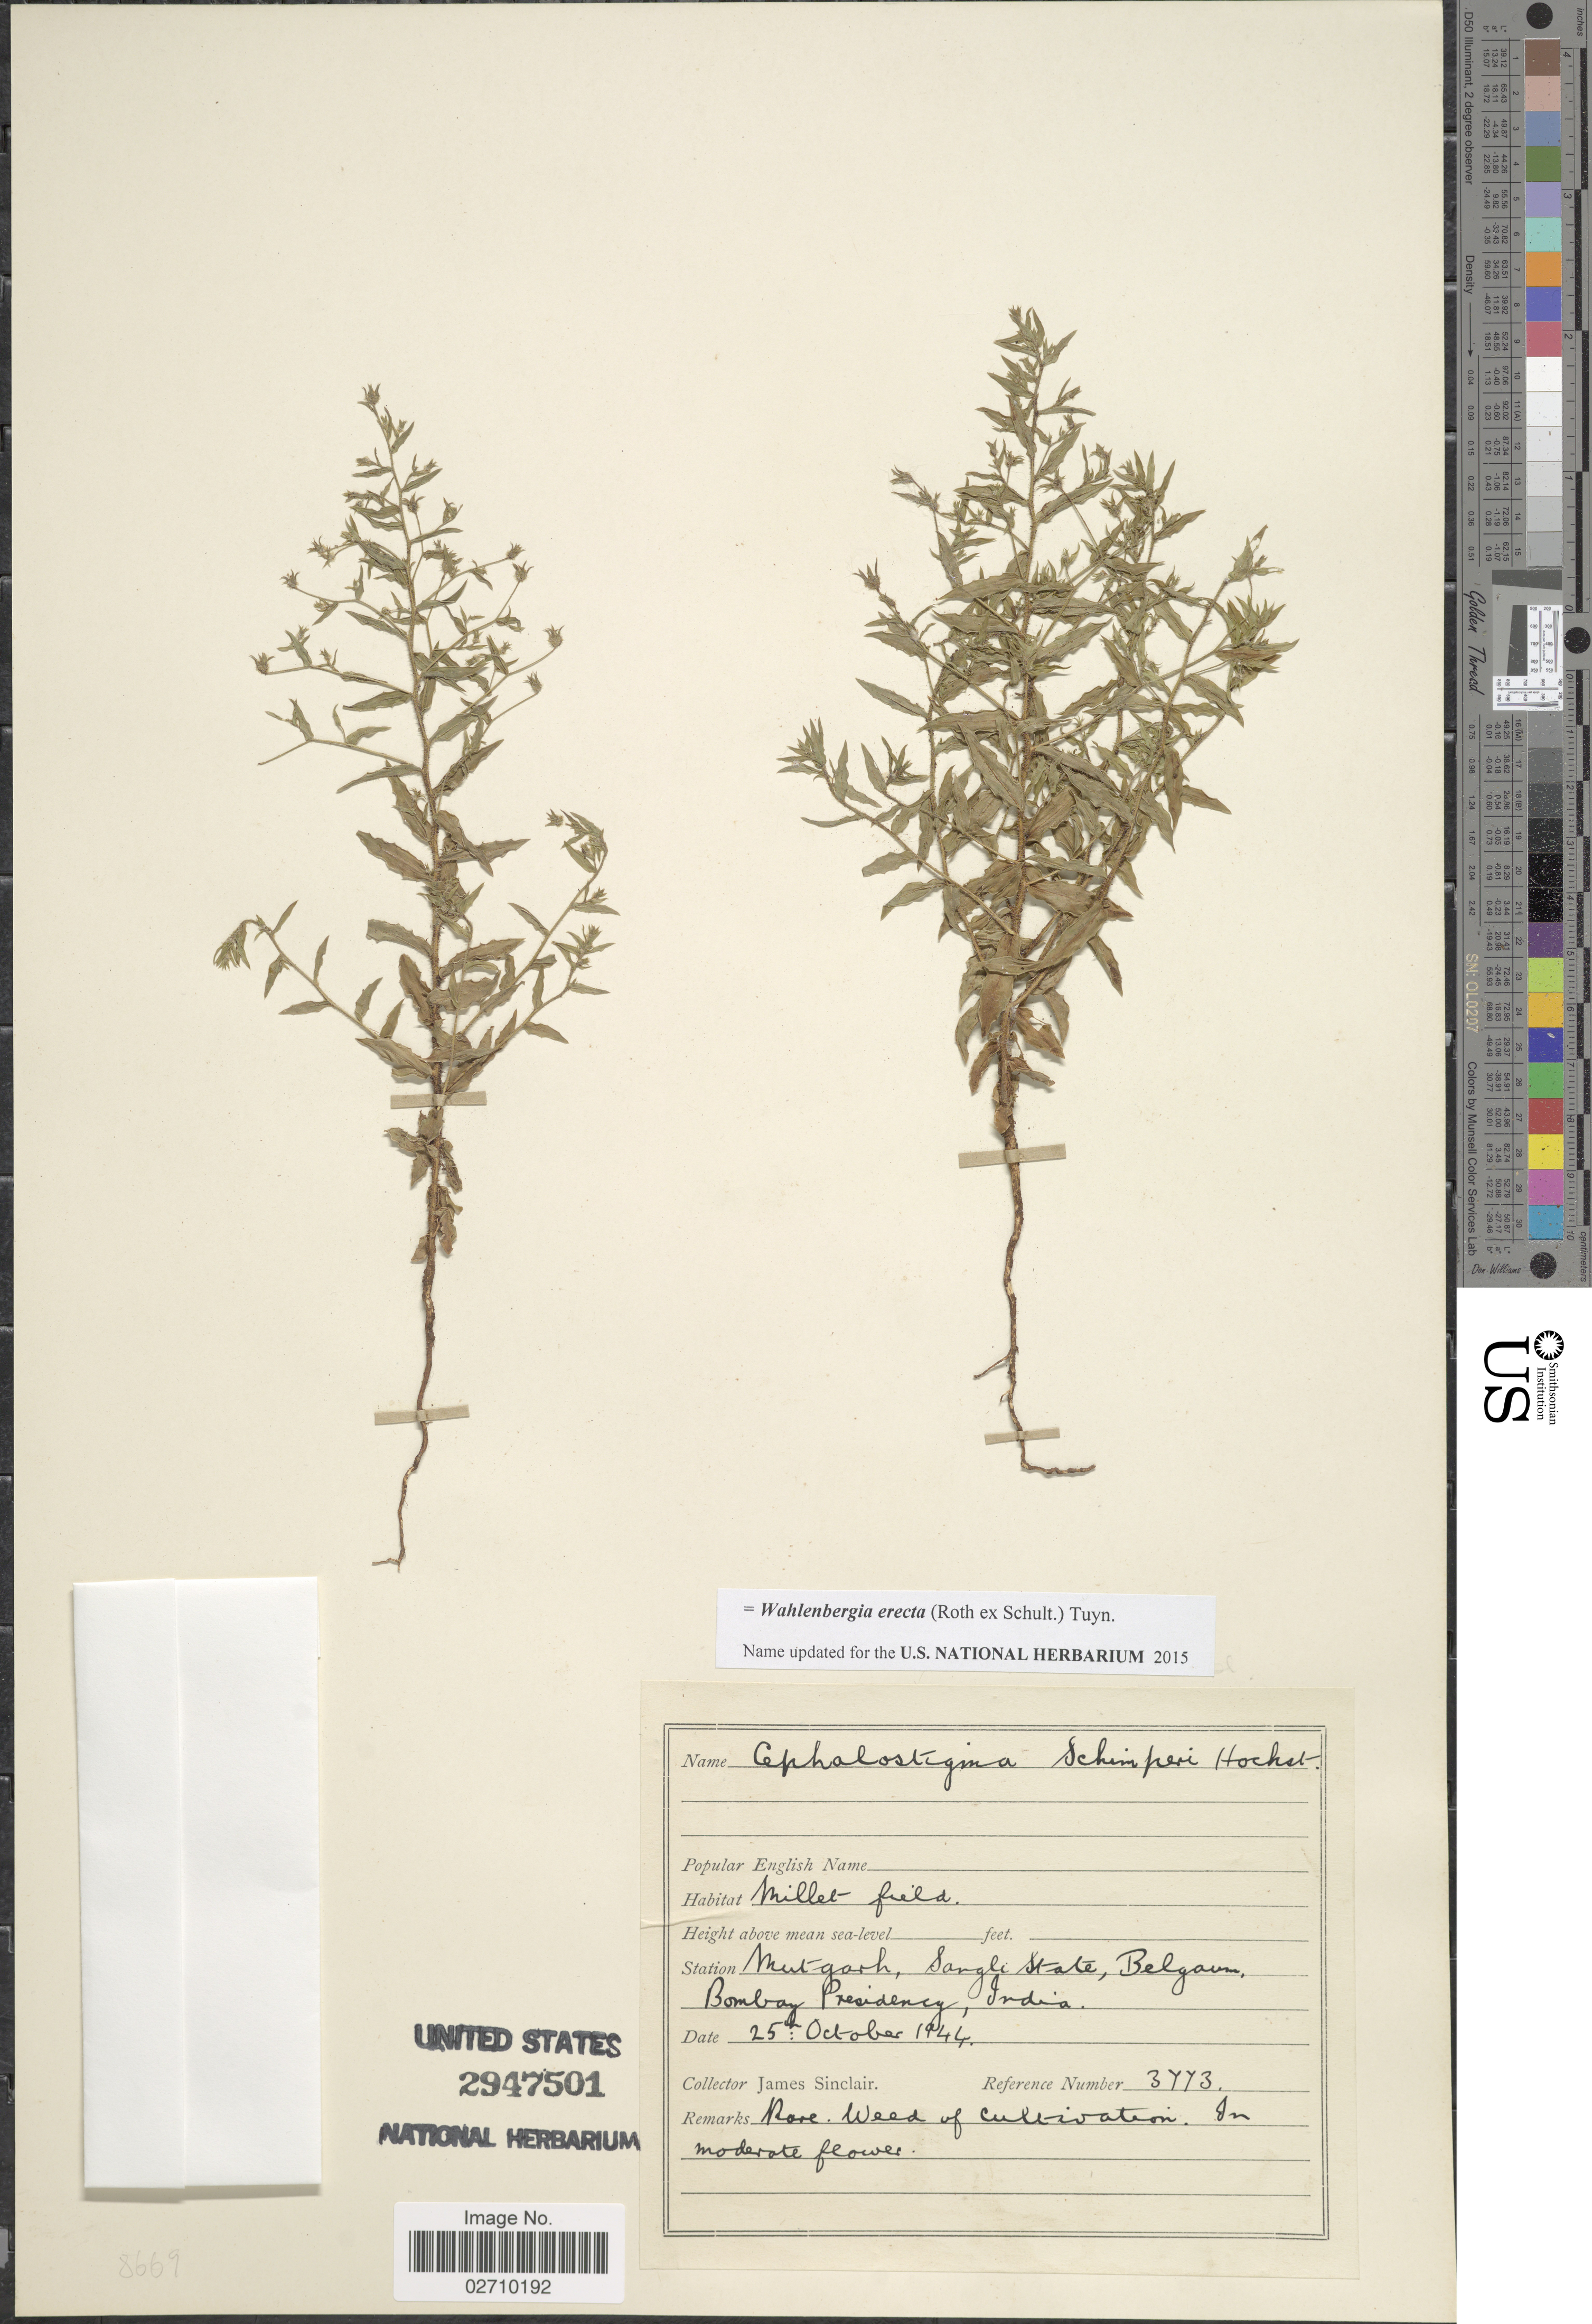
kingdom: Plantae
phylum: Tracheophyta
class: Magnoliopsida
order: Asterales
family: Campanulaceae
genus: Wahlenbergia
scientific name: Wahlenbergia erecta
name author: (Roth ex Schult.) Tuyn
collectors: J. Sinclair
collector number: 3773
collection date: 1944-10-25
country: India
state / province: Maharashtra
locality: Mutgarh, Sargli State, Belgaum Bombay Presidency.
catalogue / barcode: US 2947501